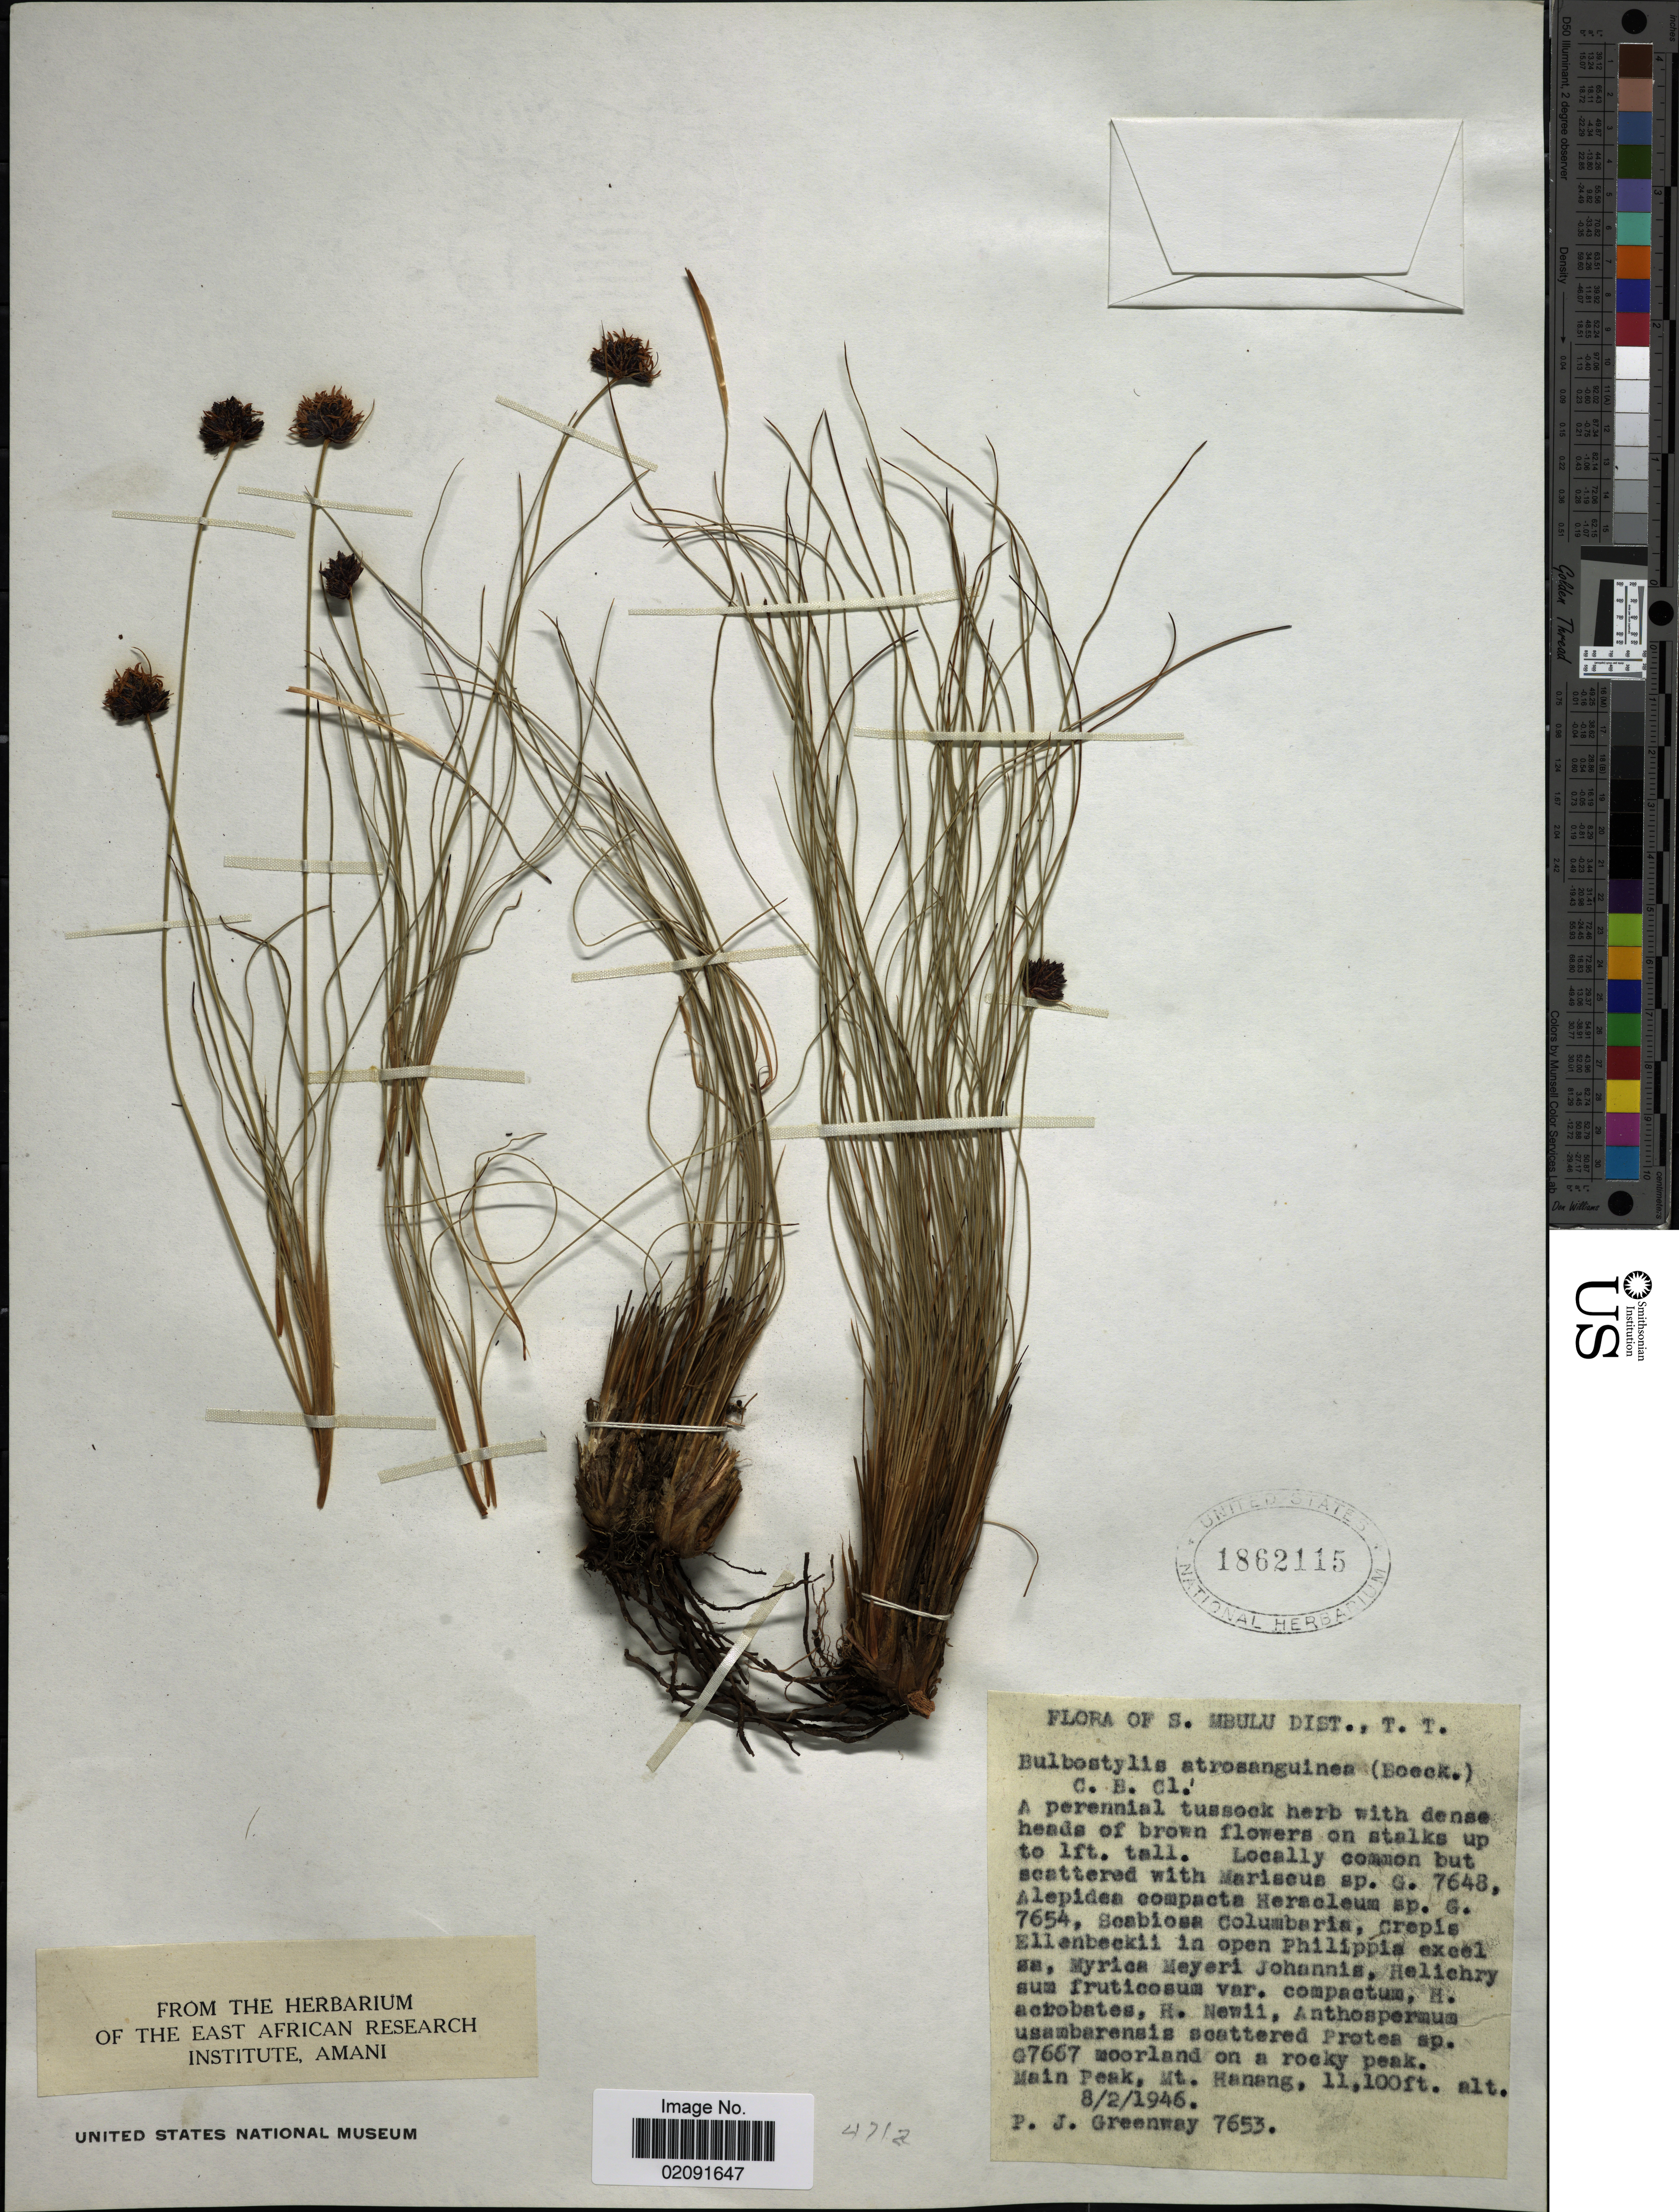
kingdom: Plantae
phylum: Tracheophyta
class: Liliopsida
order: Poales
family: Cyperaceae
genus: Bulbostylis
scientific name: Bulbostylis atrosanguinea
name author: (Boeckeler) C.B. Clarke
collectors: P. J. Greenway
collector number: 7653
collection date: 1946-02-08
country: Tanzania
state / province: Manyara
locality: S. Mbulu Dist., T. T. Main Peak, Mt. Hanang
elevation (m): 3383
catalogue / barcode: US 1862115